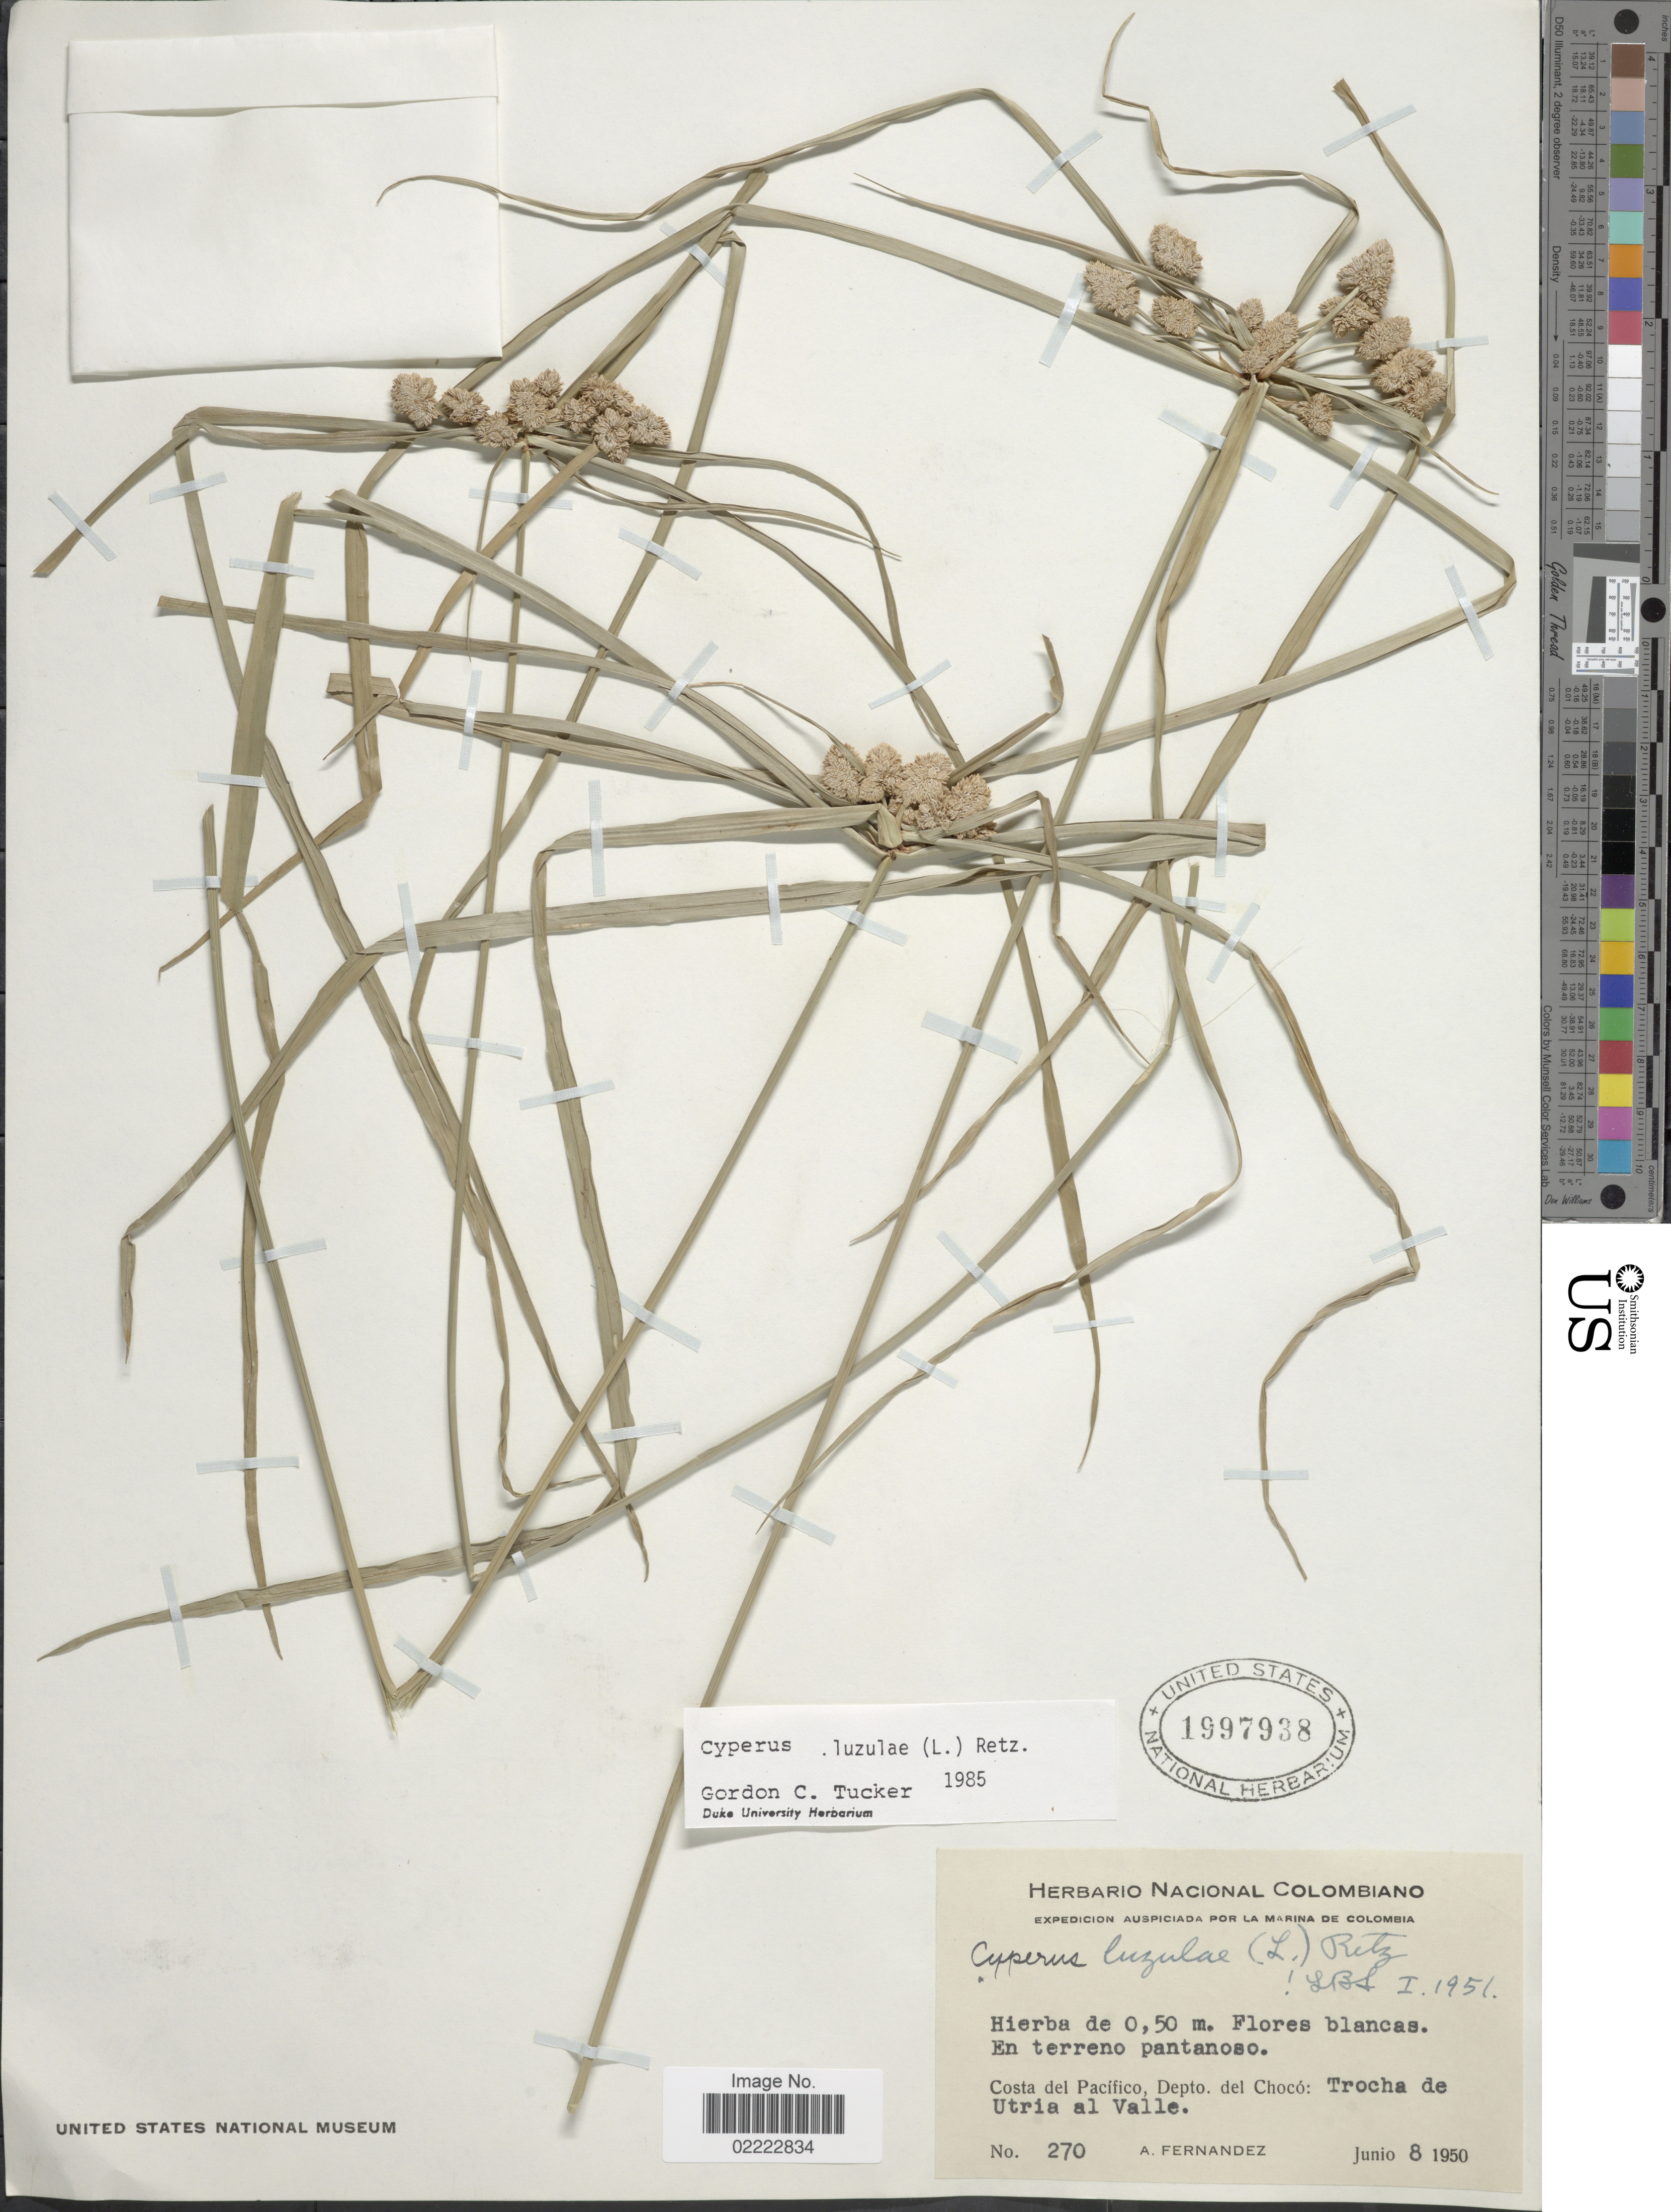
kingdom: Plantae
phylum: Tracheophyta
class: Liliopsida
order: Poales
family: Cyperaceae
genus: Cyperus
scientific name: Cyperus luzulae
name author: (L.) Rottb. ex Retz.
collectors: A. Fernandez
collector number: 270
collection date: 1950-06-08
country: Colombia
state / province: Chocó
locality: Costa del Pacifico, Depto. del Choco: Trocha de Utria al Valle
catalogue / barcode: US 1997938